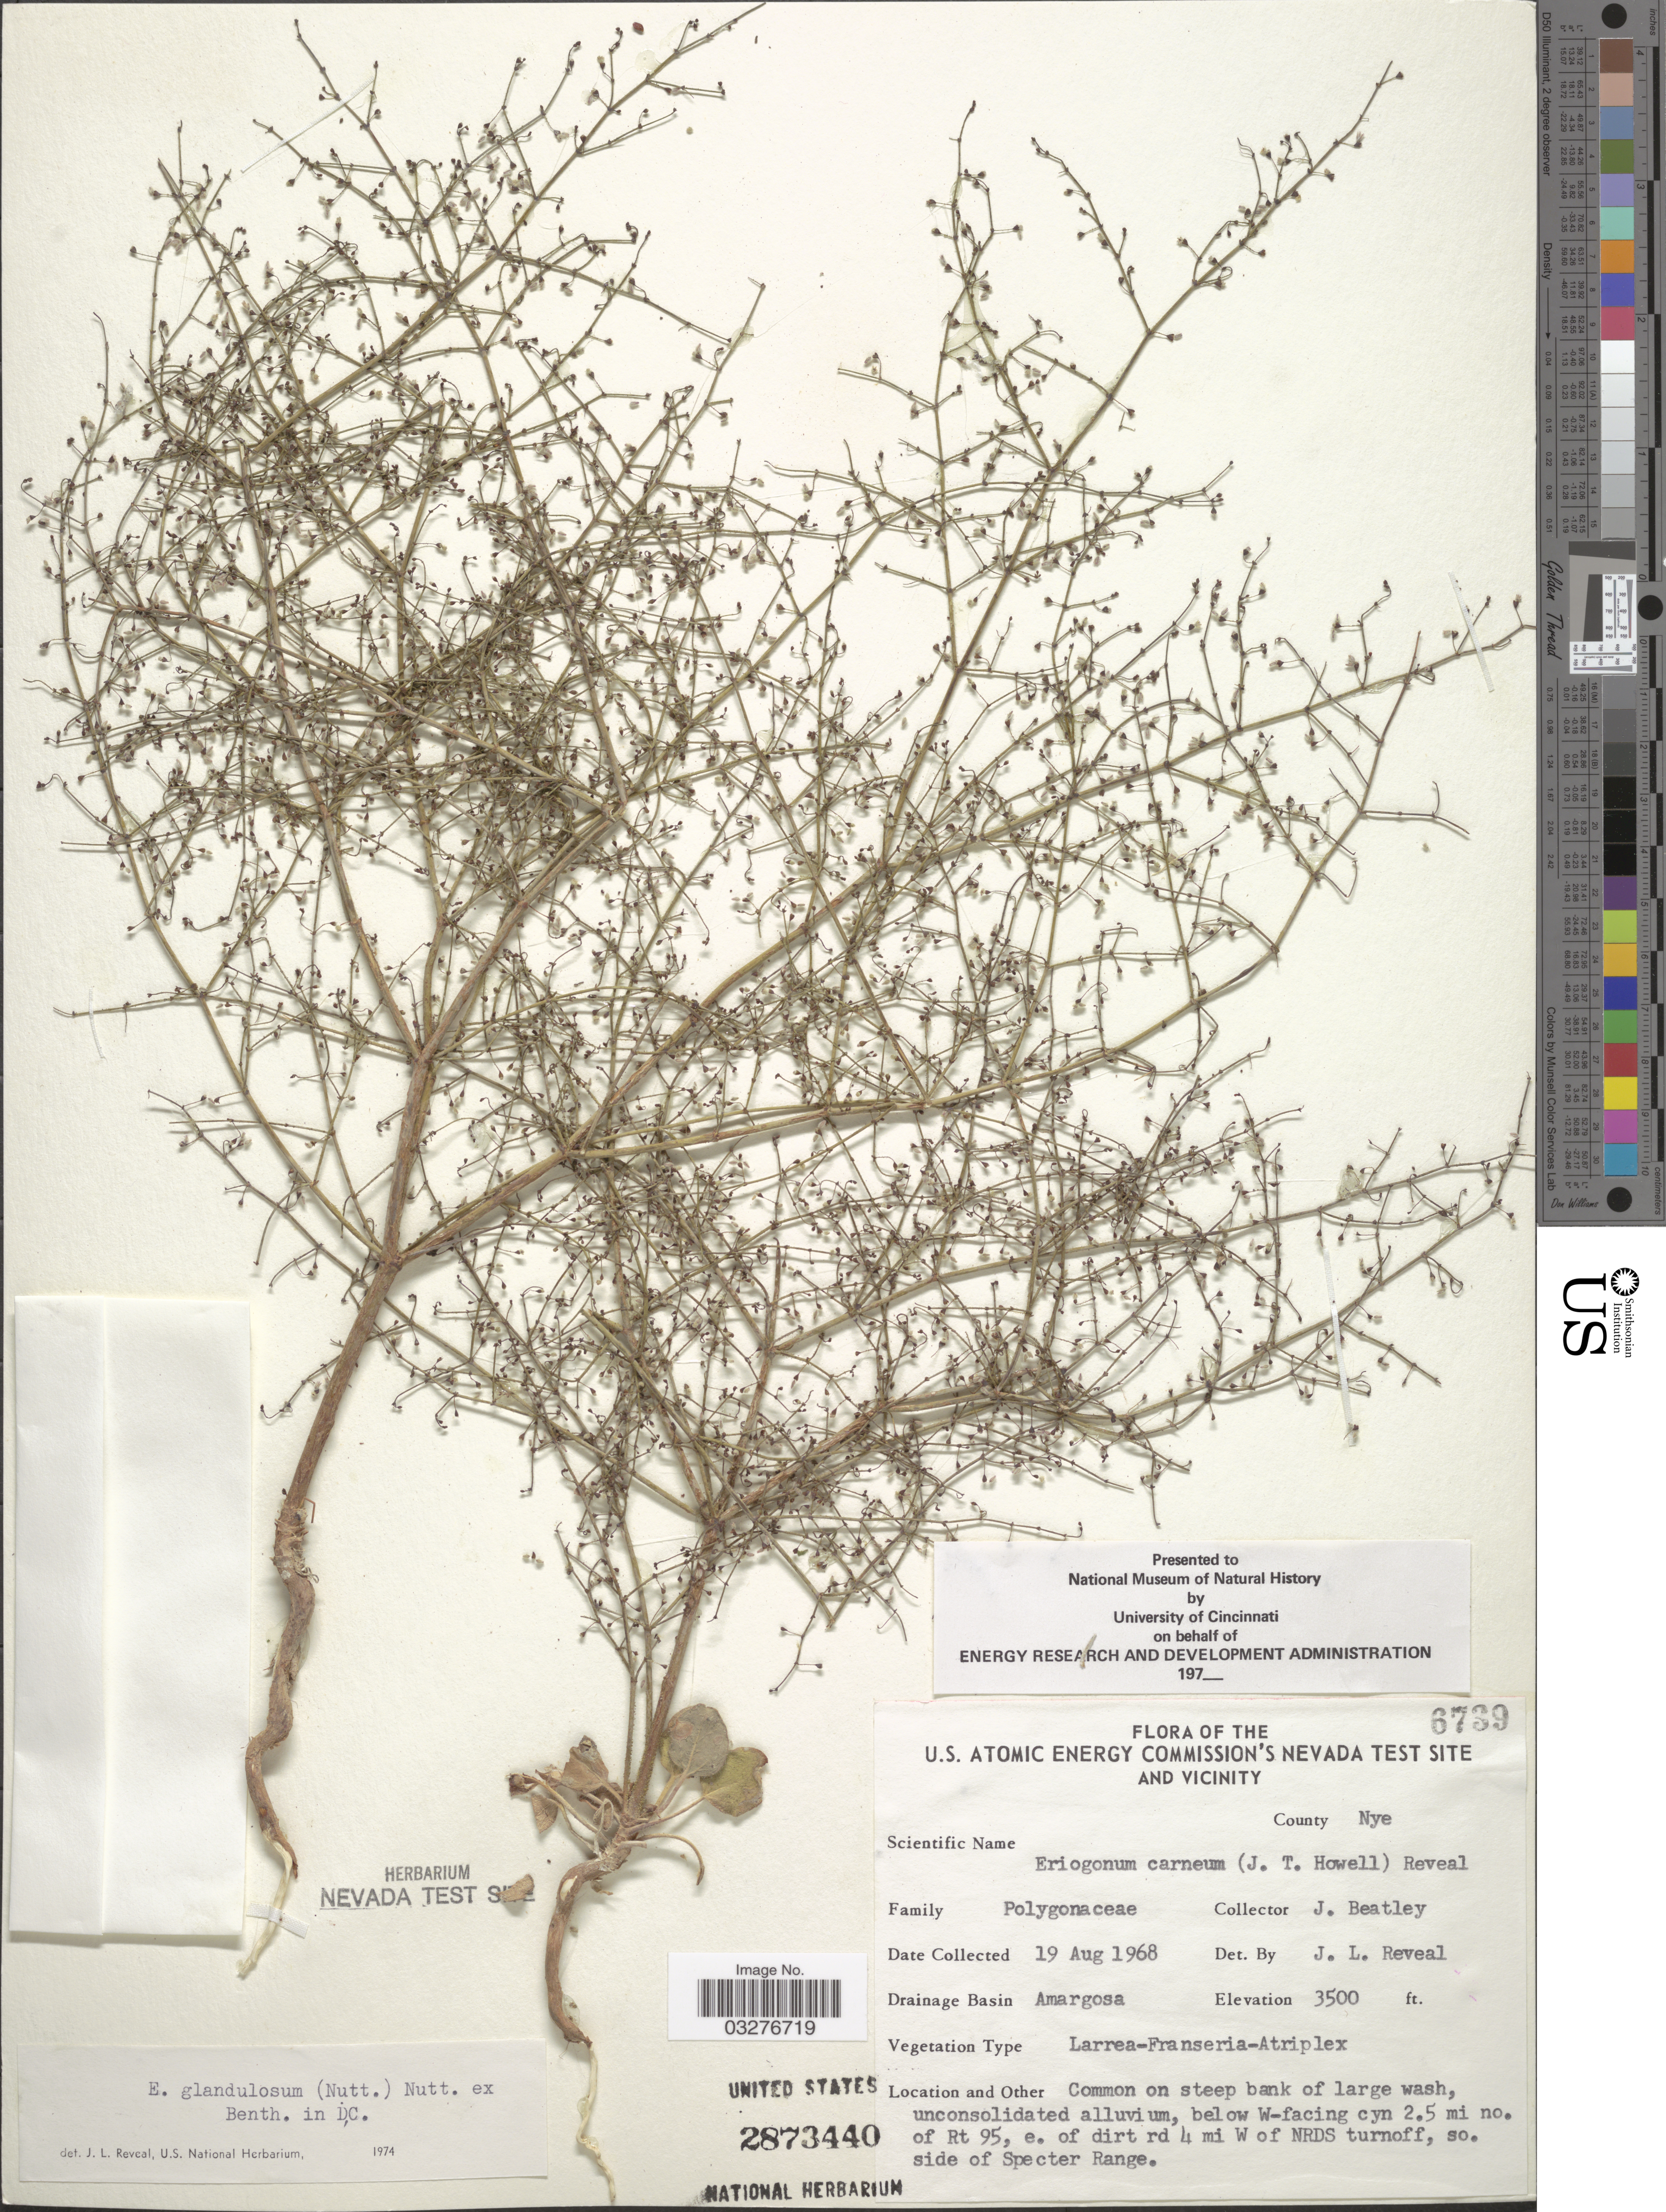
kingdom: Plantae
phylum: Tracheophyta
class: Magnoliopsida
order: Caryophyllales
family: Polygonaceae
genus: Eriogonum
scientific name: Eriogonum glandulosum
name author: (Nutt.) Nutt. ex Benth.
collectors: J. C. Beatley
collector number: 6739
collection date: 1968-08-19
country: United States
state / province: Nevada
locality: U. S. Atomic Energy Commission's Nevada Test Site and Vicinity. County Nye. Drainage Basin Amargosa. Below W-facing cyn 2.5 mi no. of Rt 95, e. of dirt rd 4 mi W of NRDS turnoff, so. side of Specter Range.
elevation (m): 1067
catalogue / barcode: US 2873440